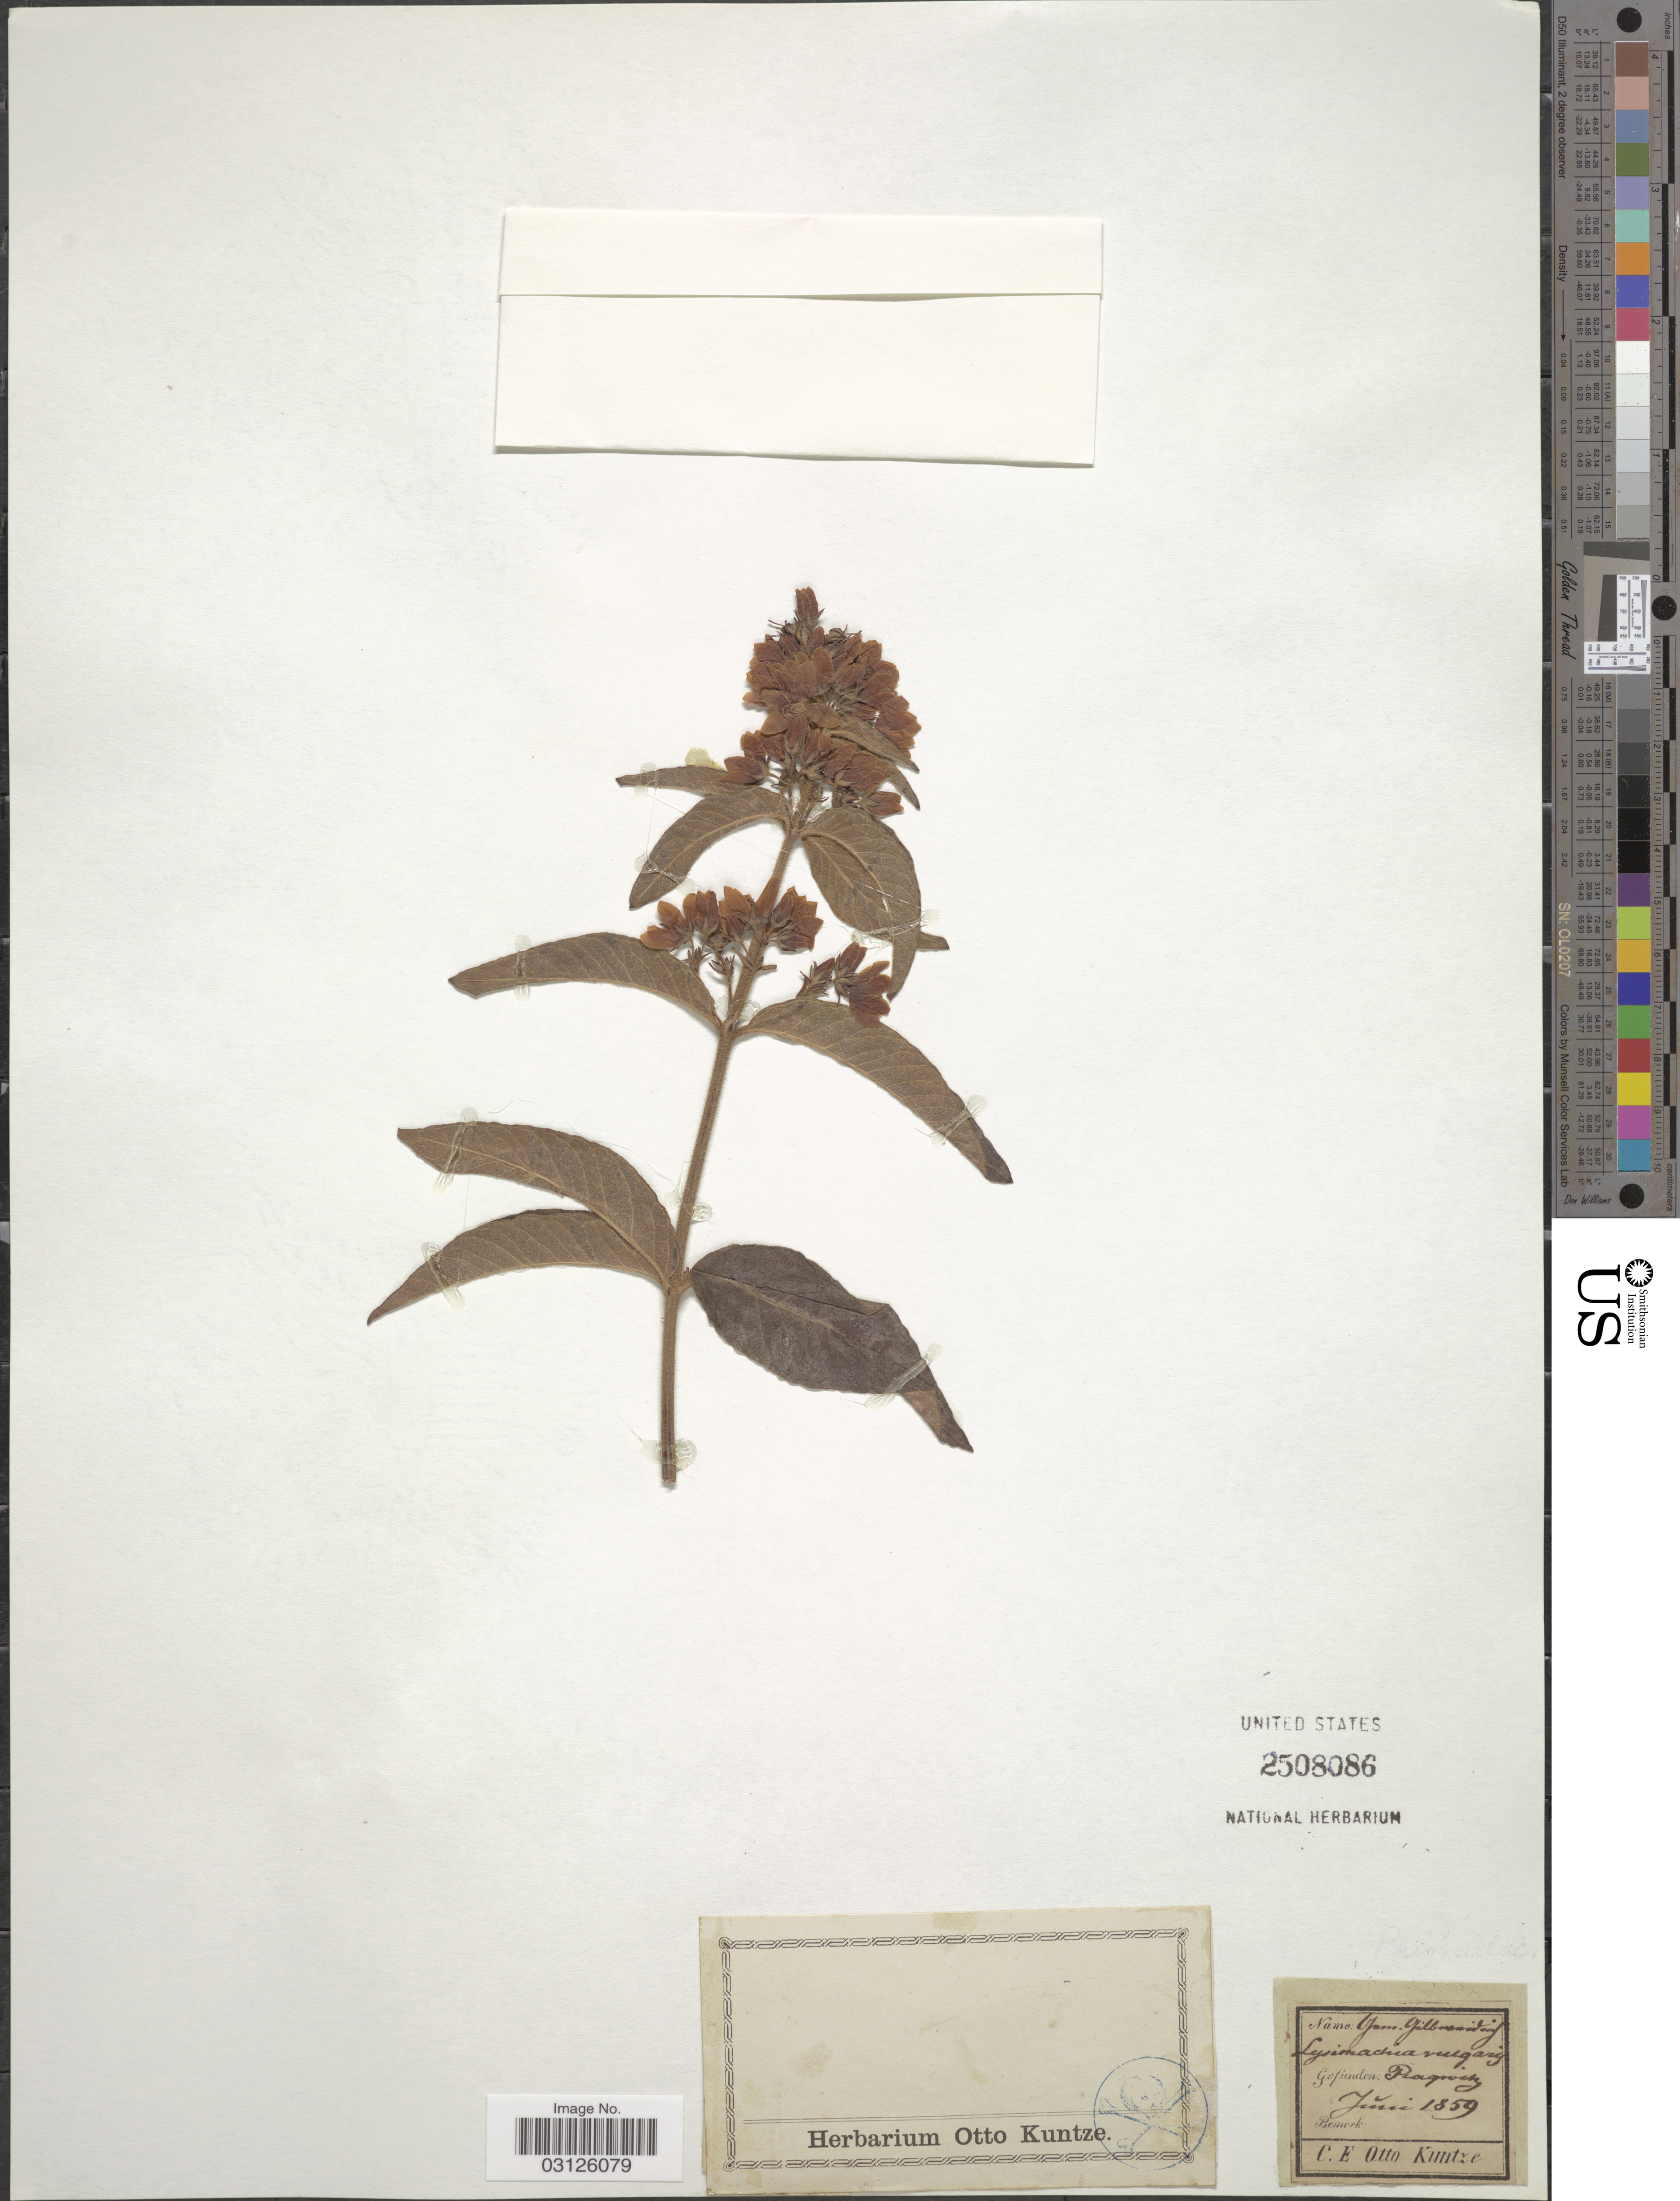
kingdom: Plantae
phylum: Tracheophyta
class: Magnoliopsida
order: Ericales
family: Primulaceae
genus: Lysimachia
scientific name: Lysimachia thyrsiflora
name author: L.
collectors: C.E.O. Kuntze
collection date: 1859-06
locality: Praqovictz [interpreted].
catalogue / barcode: US 2508086